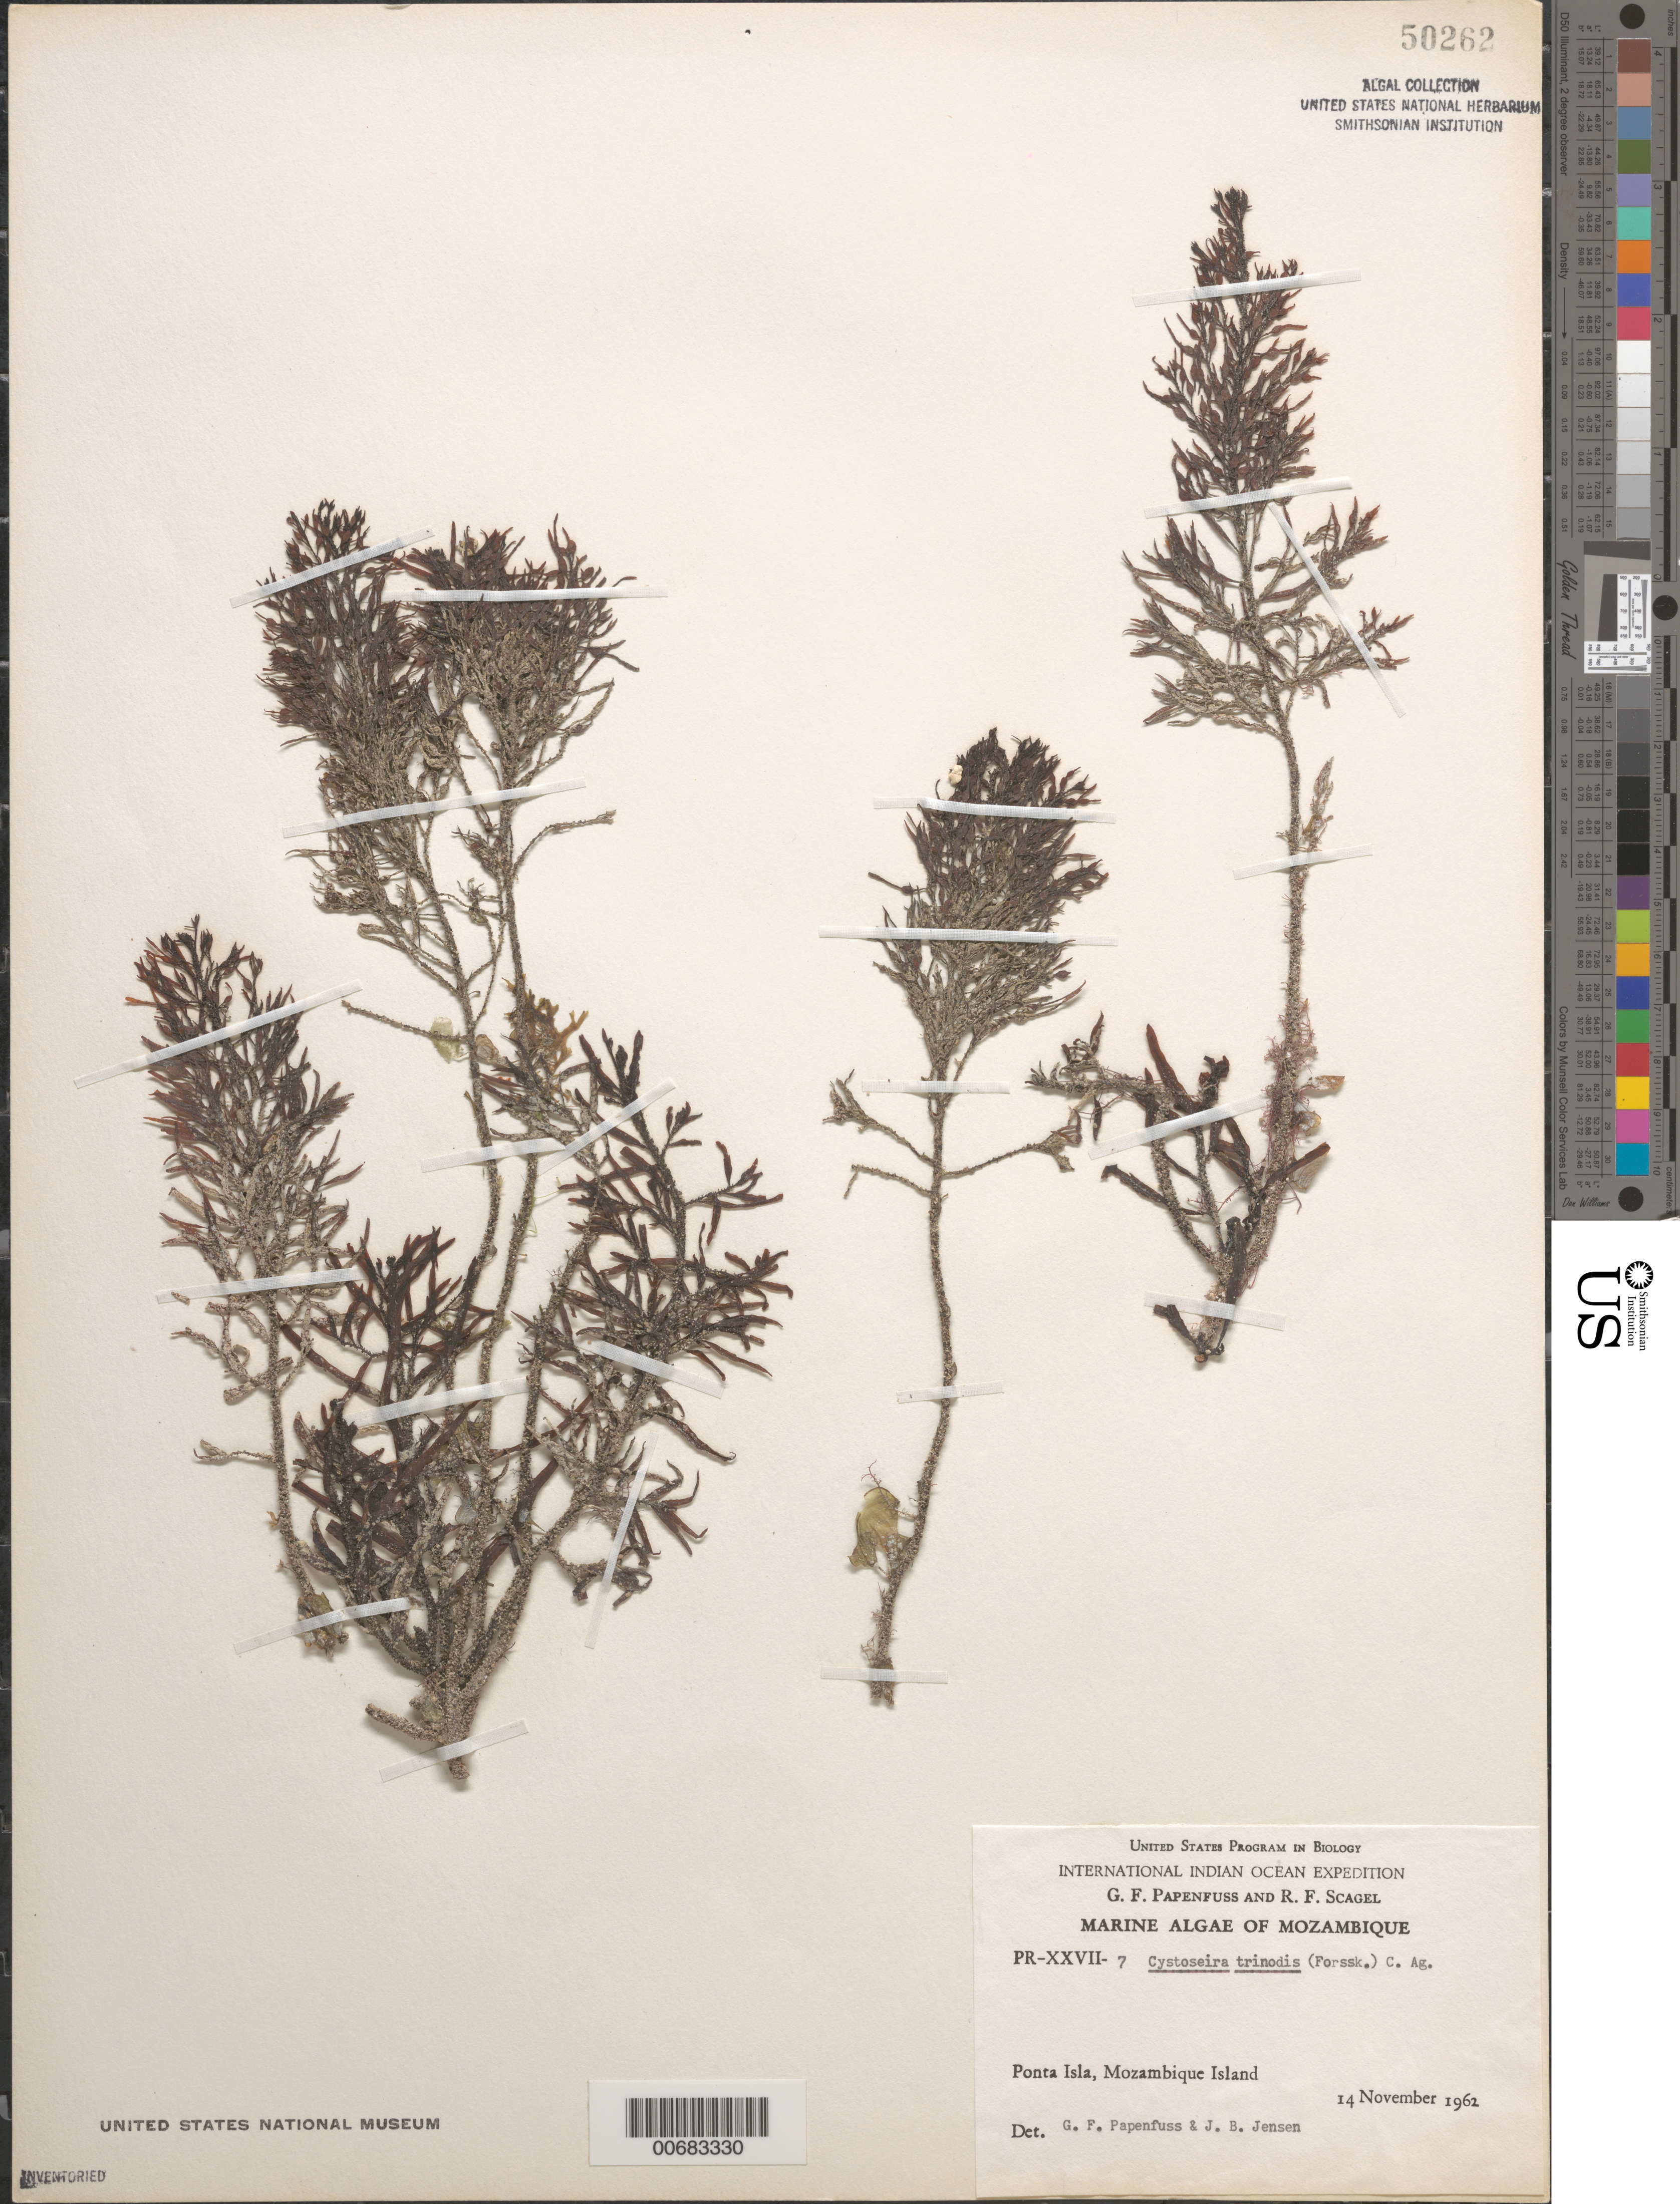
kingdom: Chromista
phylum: Ochrophyta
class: Phaeophyceae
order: Fucales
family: Sargassaceae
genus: Cystoseira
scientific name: Cystoseira trinodis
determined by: Papenfuss, G. F.; Jensen, J. B.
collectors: G. Papenfuss & R. F. Scagel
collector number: PR-XXVII-7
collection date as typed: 14 Nov 1962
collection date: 1962-11-14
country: Mozambique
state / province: Nampula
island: Mozambique Island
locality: Ponta Isla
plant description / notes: International Indian Ocean Expedition, 1962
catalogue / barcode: US 50262